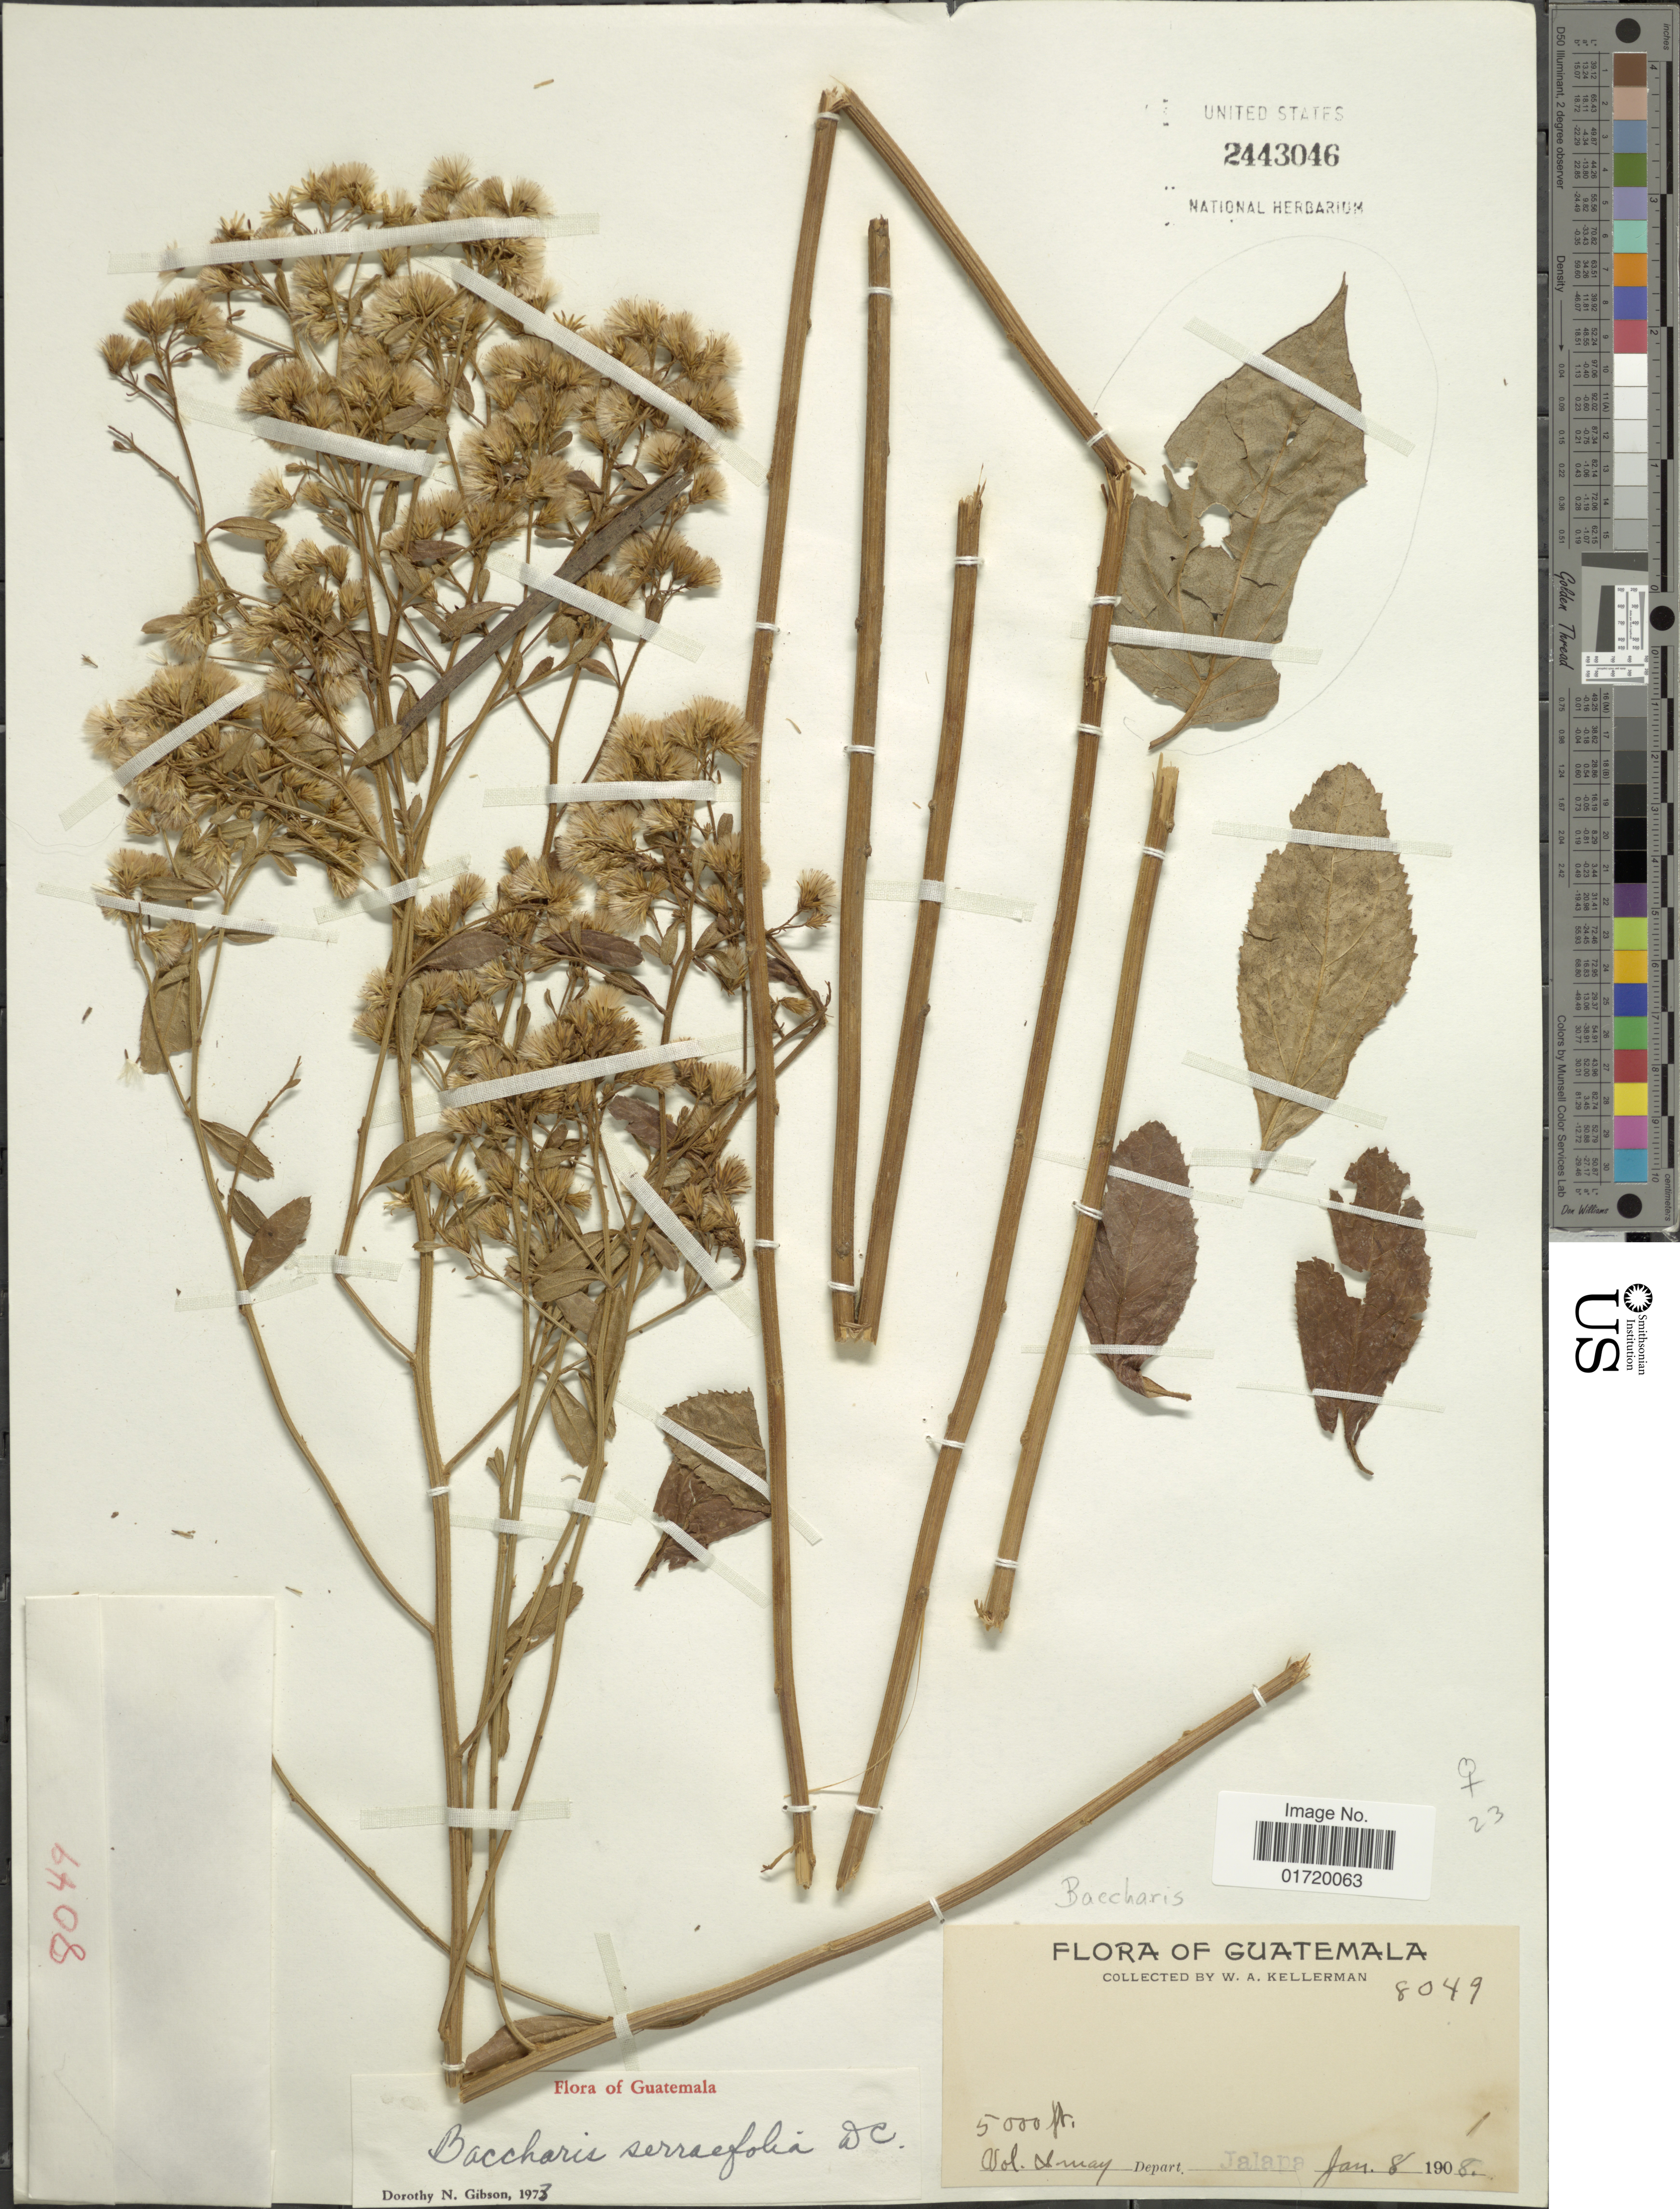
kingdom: Plantae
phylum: Tracheophyta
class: Magnoliopsida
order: Asterales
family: Asteraceae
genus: Baccharis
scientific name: Baccharis serrifolia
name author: DC.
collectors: W. Kellerman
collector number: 8049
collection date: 1908-01-08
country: Guatemala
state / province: Jalapa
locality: Vol. Jumay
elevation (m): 1524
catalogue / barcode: US 2443046